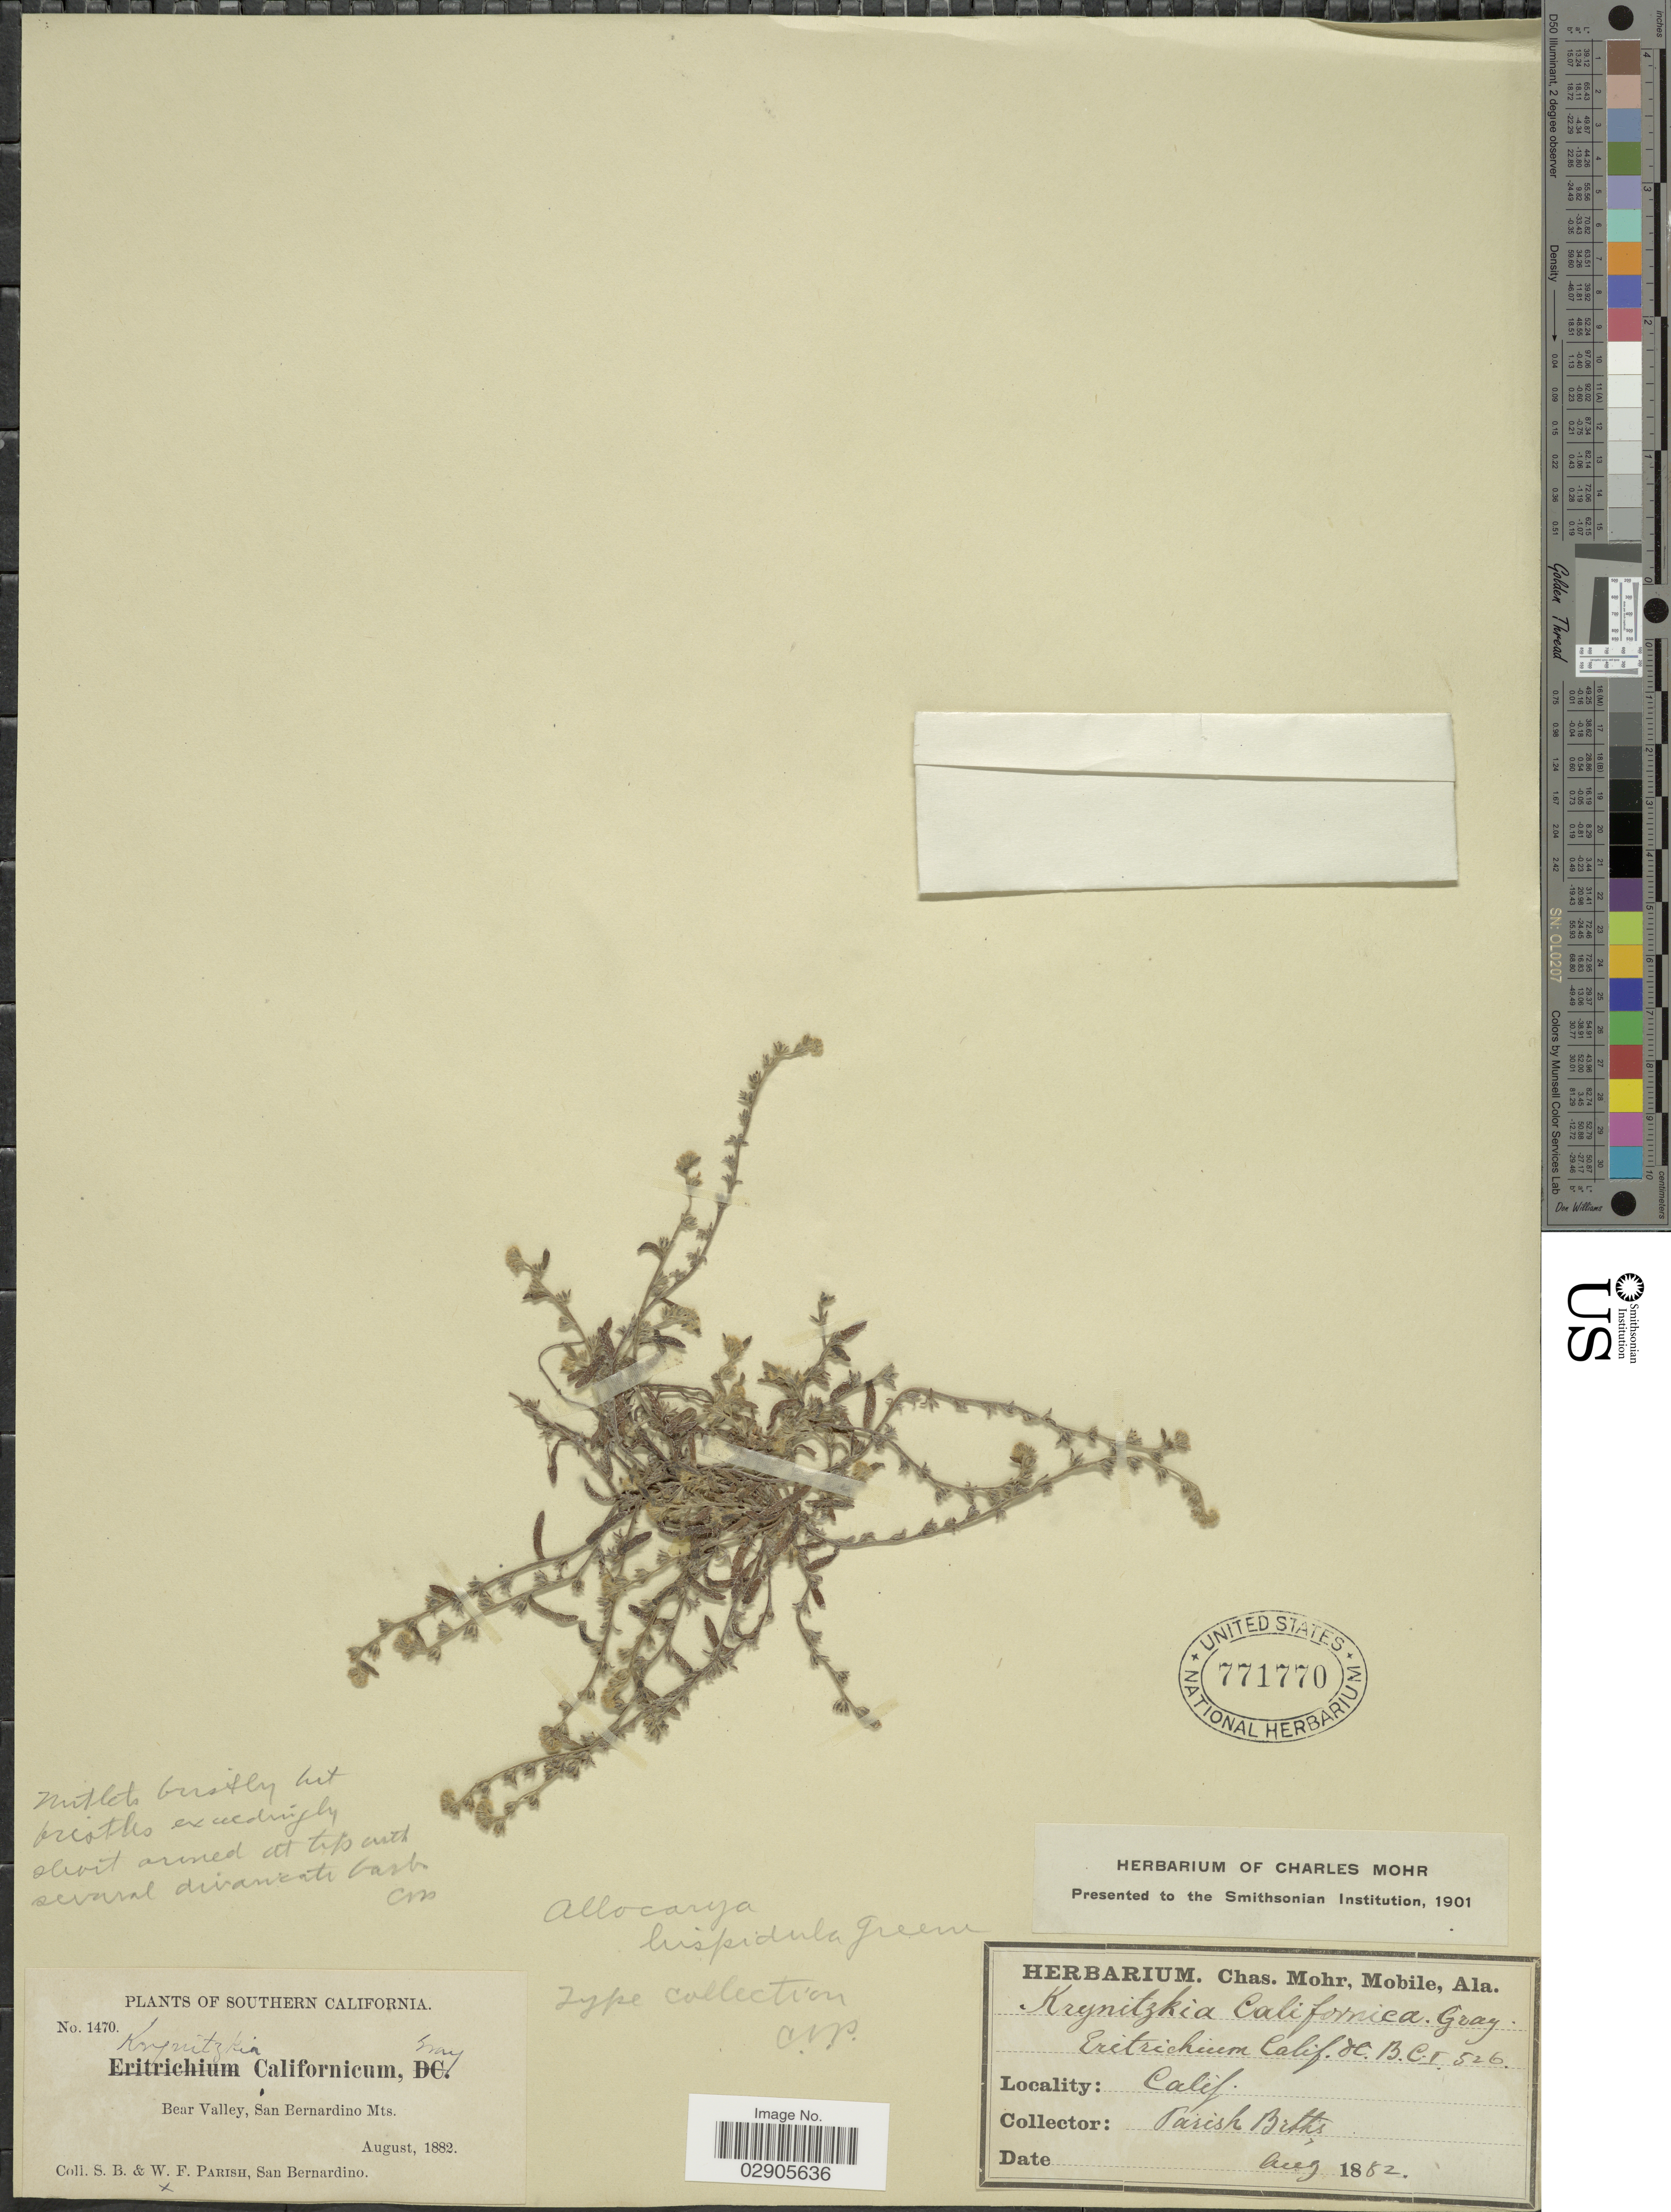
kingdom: Plantae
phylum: Tracheophyta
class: Magnoliopsida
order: Boraginales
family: Boraginaceae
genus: Plagiobothrys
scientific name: Plagiobothrys hispidulus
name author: (Greene) I.M. Johnst.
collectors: S. B. Parish & W. F. Parish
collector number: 1470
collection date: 1882-08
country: United States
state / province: California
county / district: San Bernardino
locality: Southern California. Bear Valley, San Bernardino Mts.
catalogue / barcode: US 771770